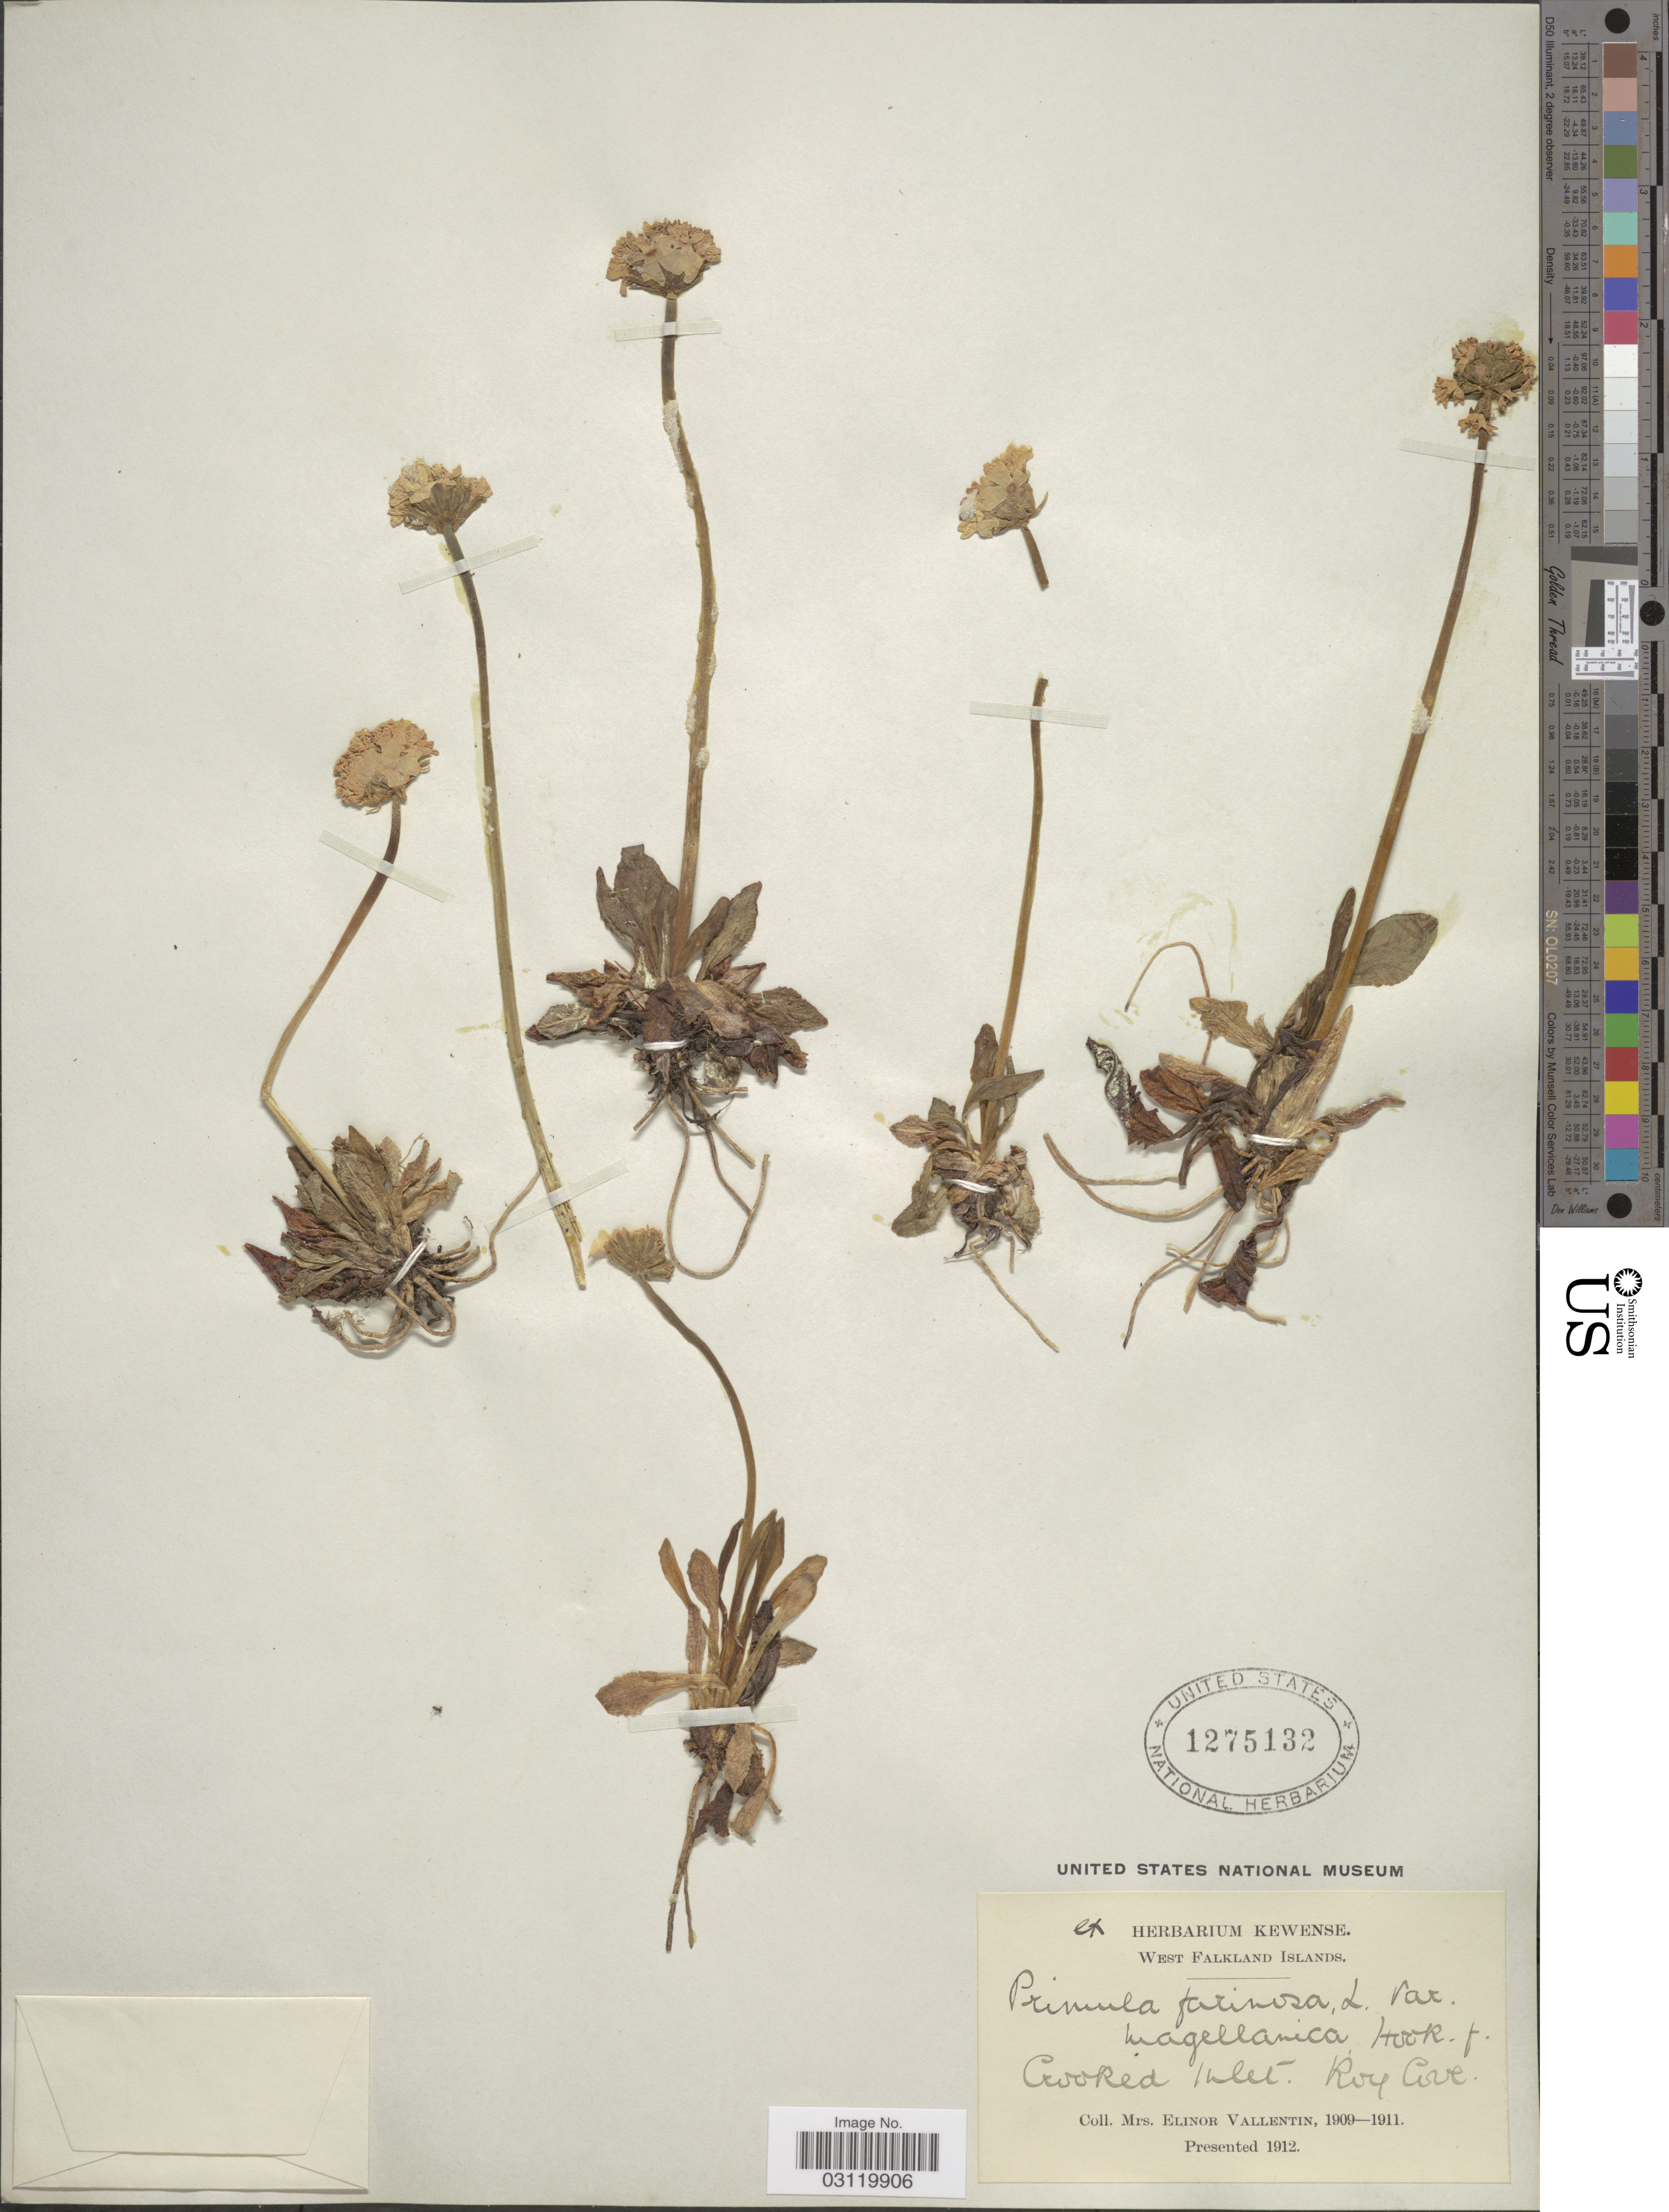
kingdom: Plantae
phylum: Tracheophyta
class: Magnoliopsida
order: Ericales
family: Primulaceae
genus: Primula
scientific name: Primula farinosa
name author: L.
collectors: E. Vallentin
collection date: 1901/1911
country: Falkland Islands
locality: West Falkland Islands. Crooked inlet. Roy Cove.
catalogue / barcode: US 1275132